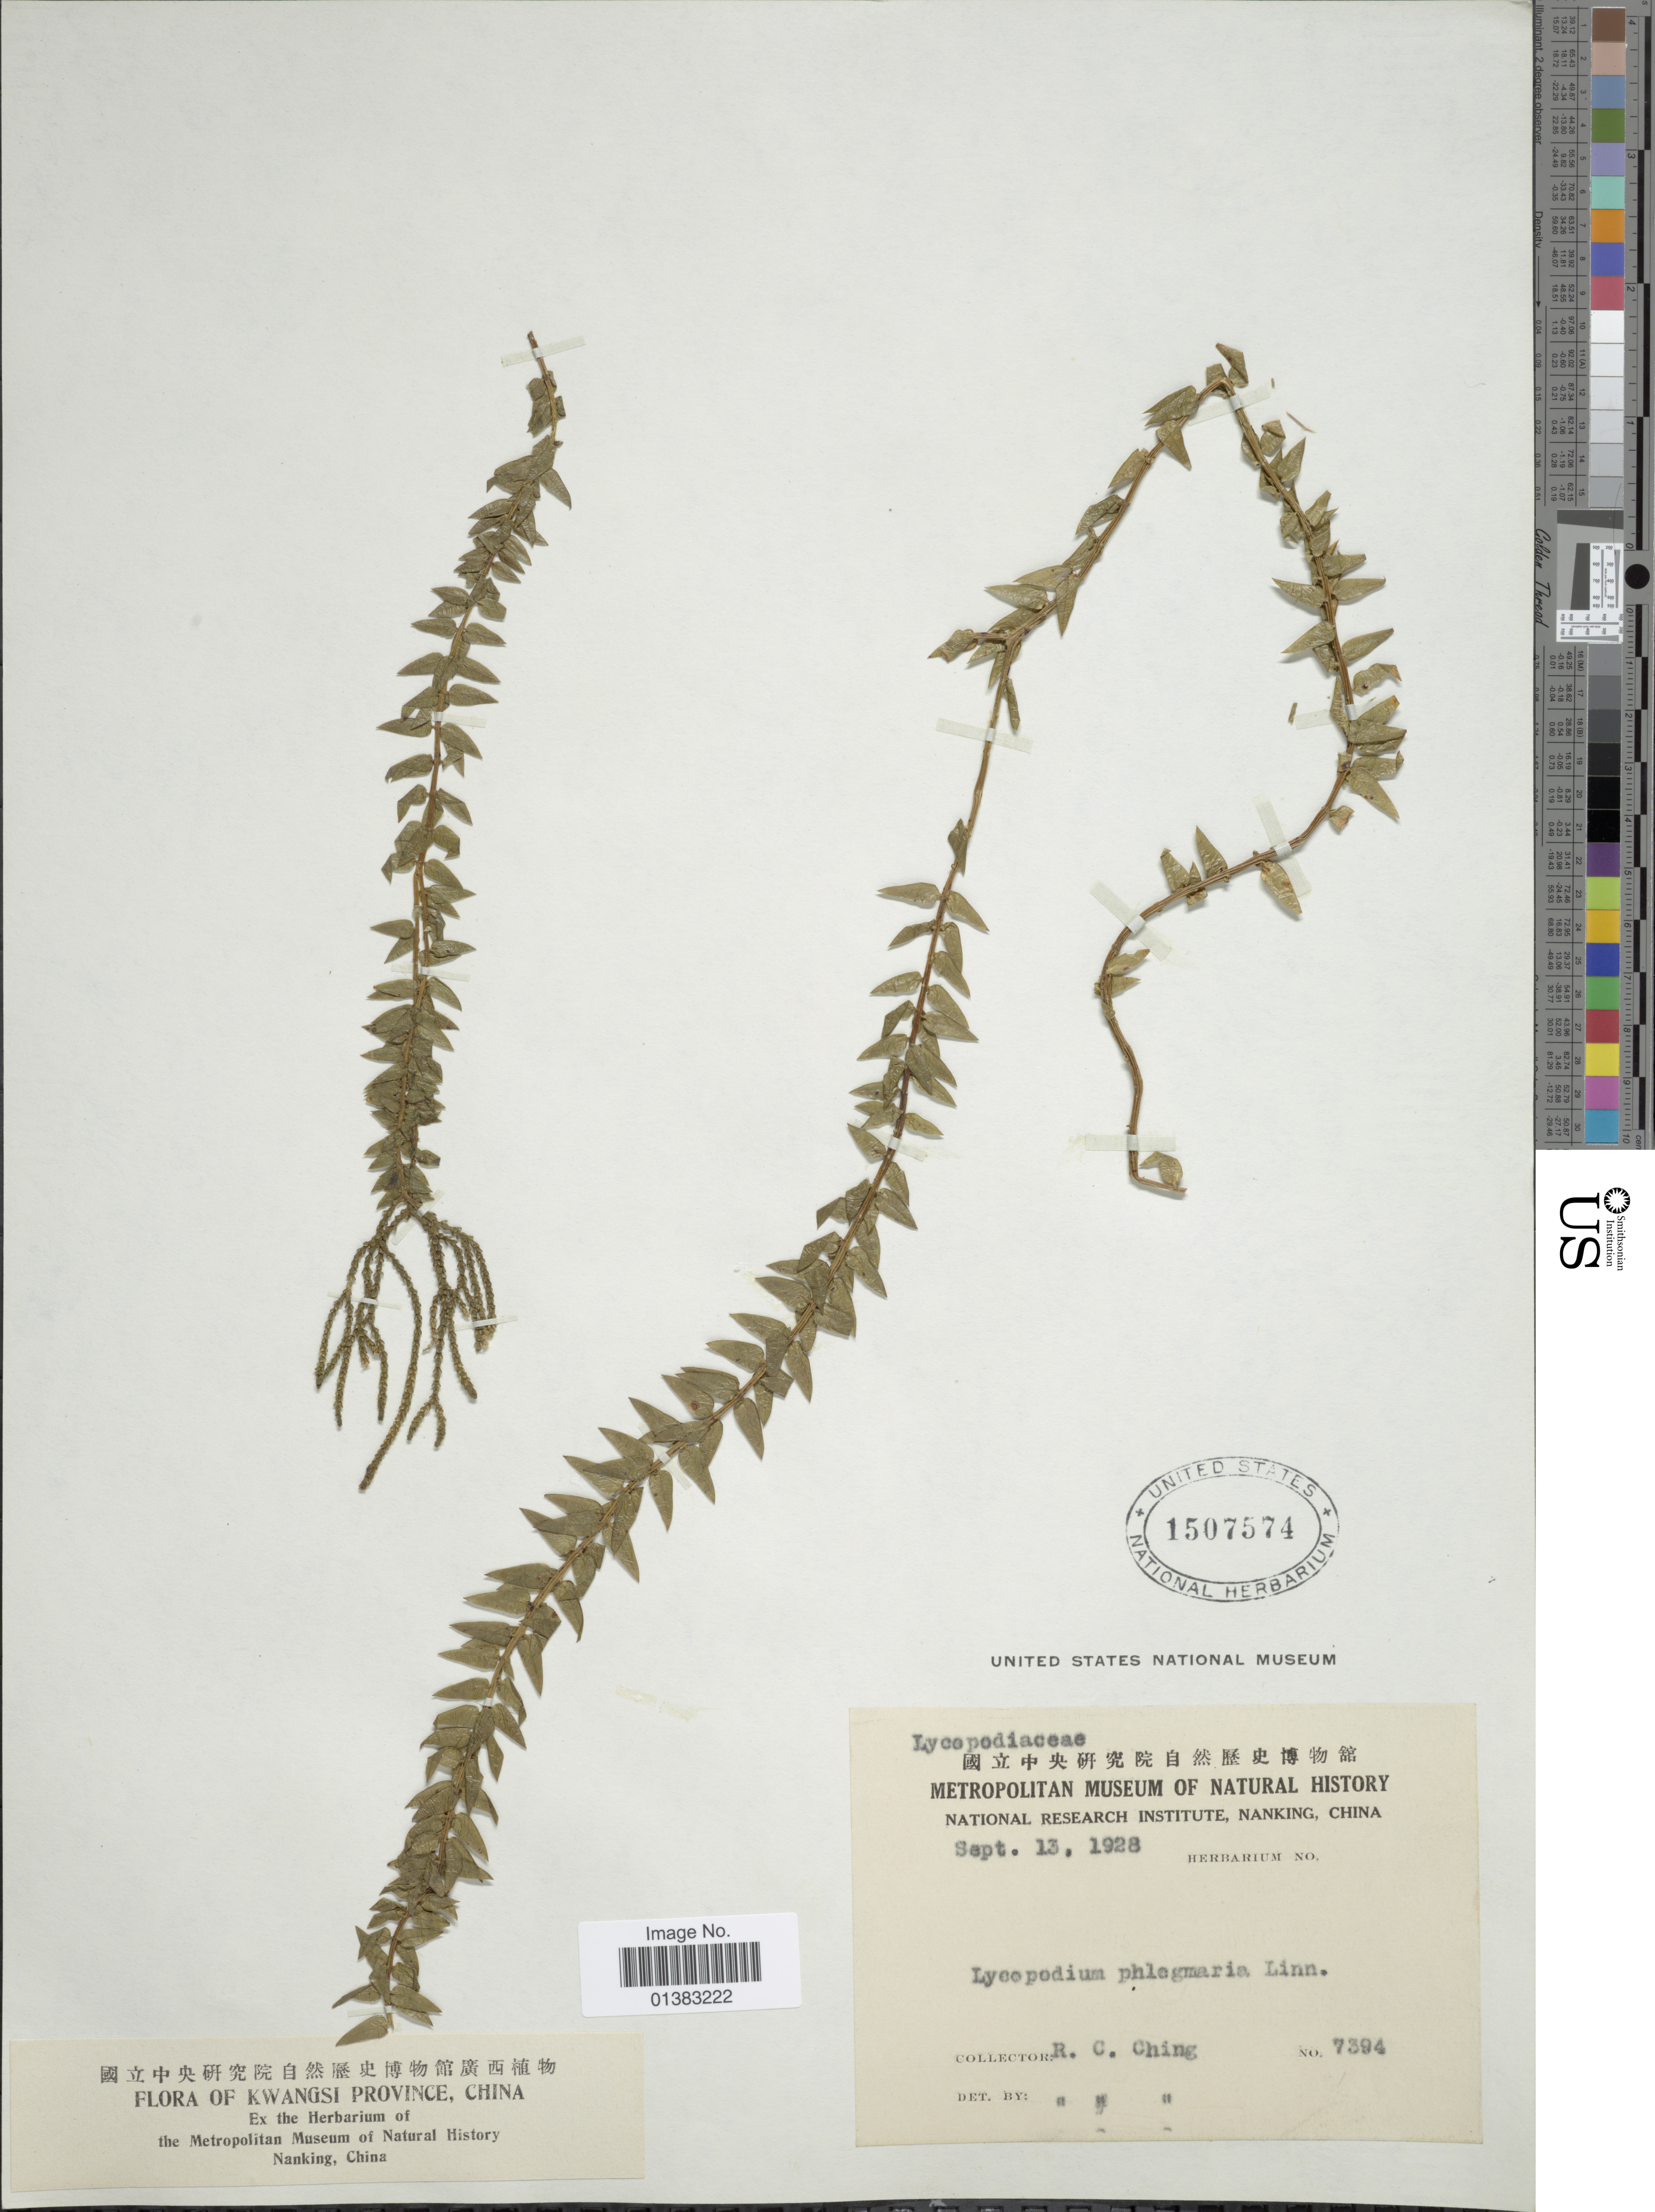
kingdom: Plantae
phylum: Tracheophyta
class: Lycopodiopsida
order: Lycopodiales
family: Lycopodiaceae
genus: Phlegmariurus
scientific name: Phlegmariurus phlegmaria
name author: (L.) Holub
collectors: R. C. Ching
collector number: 7394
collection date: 1928-09-13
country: China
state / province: Guangxi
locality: Kwangsi Province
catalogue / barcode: US 1507574